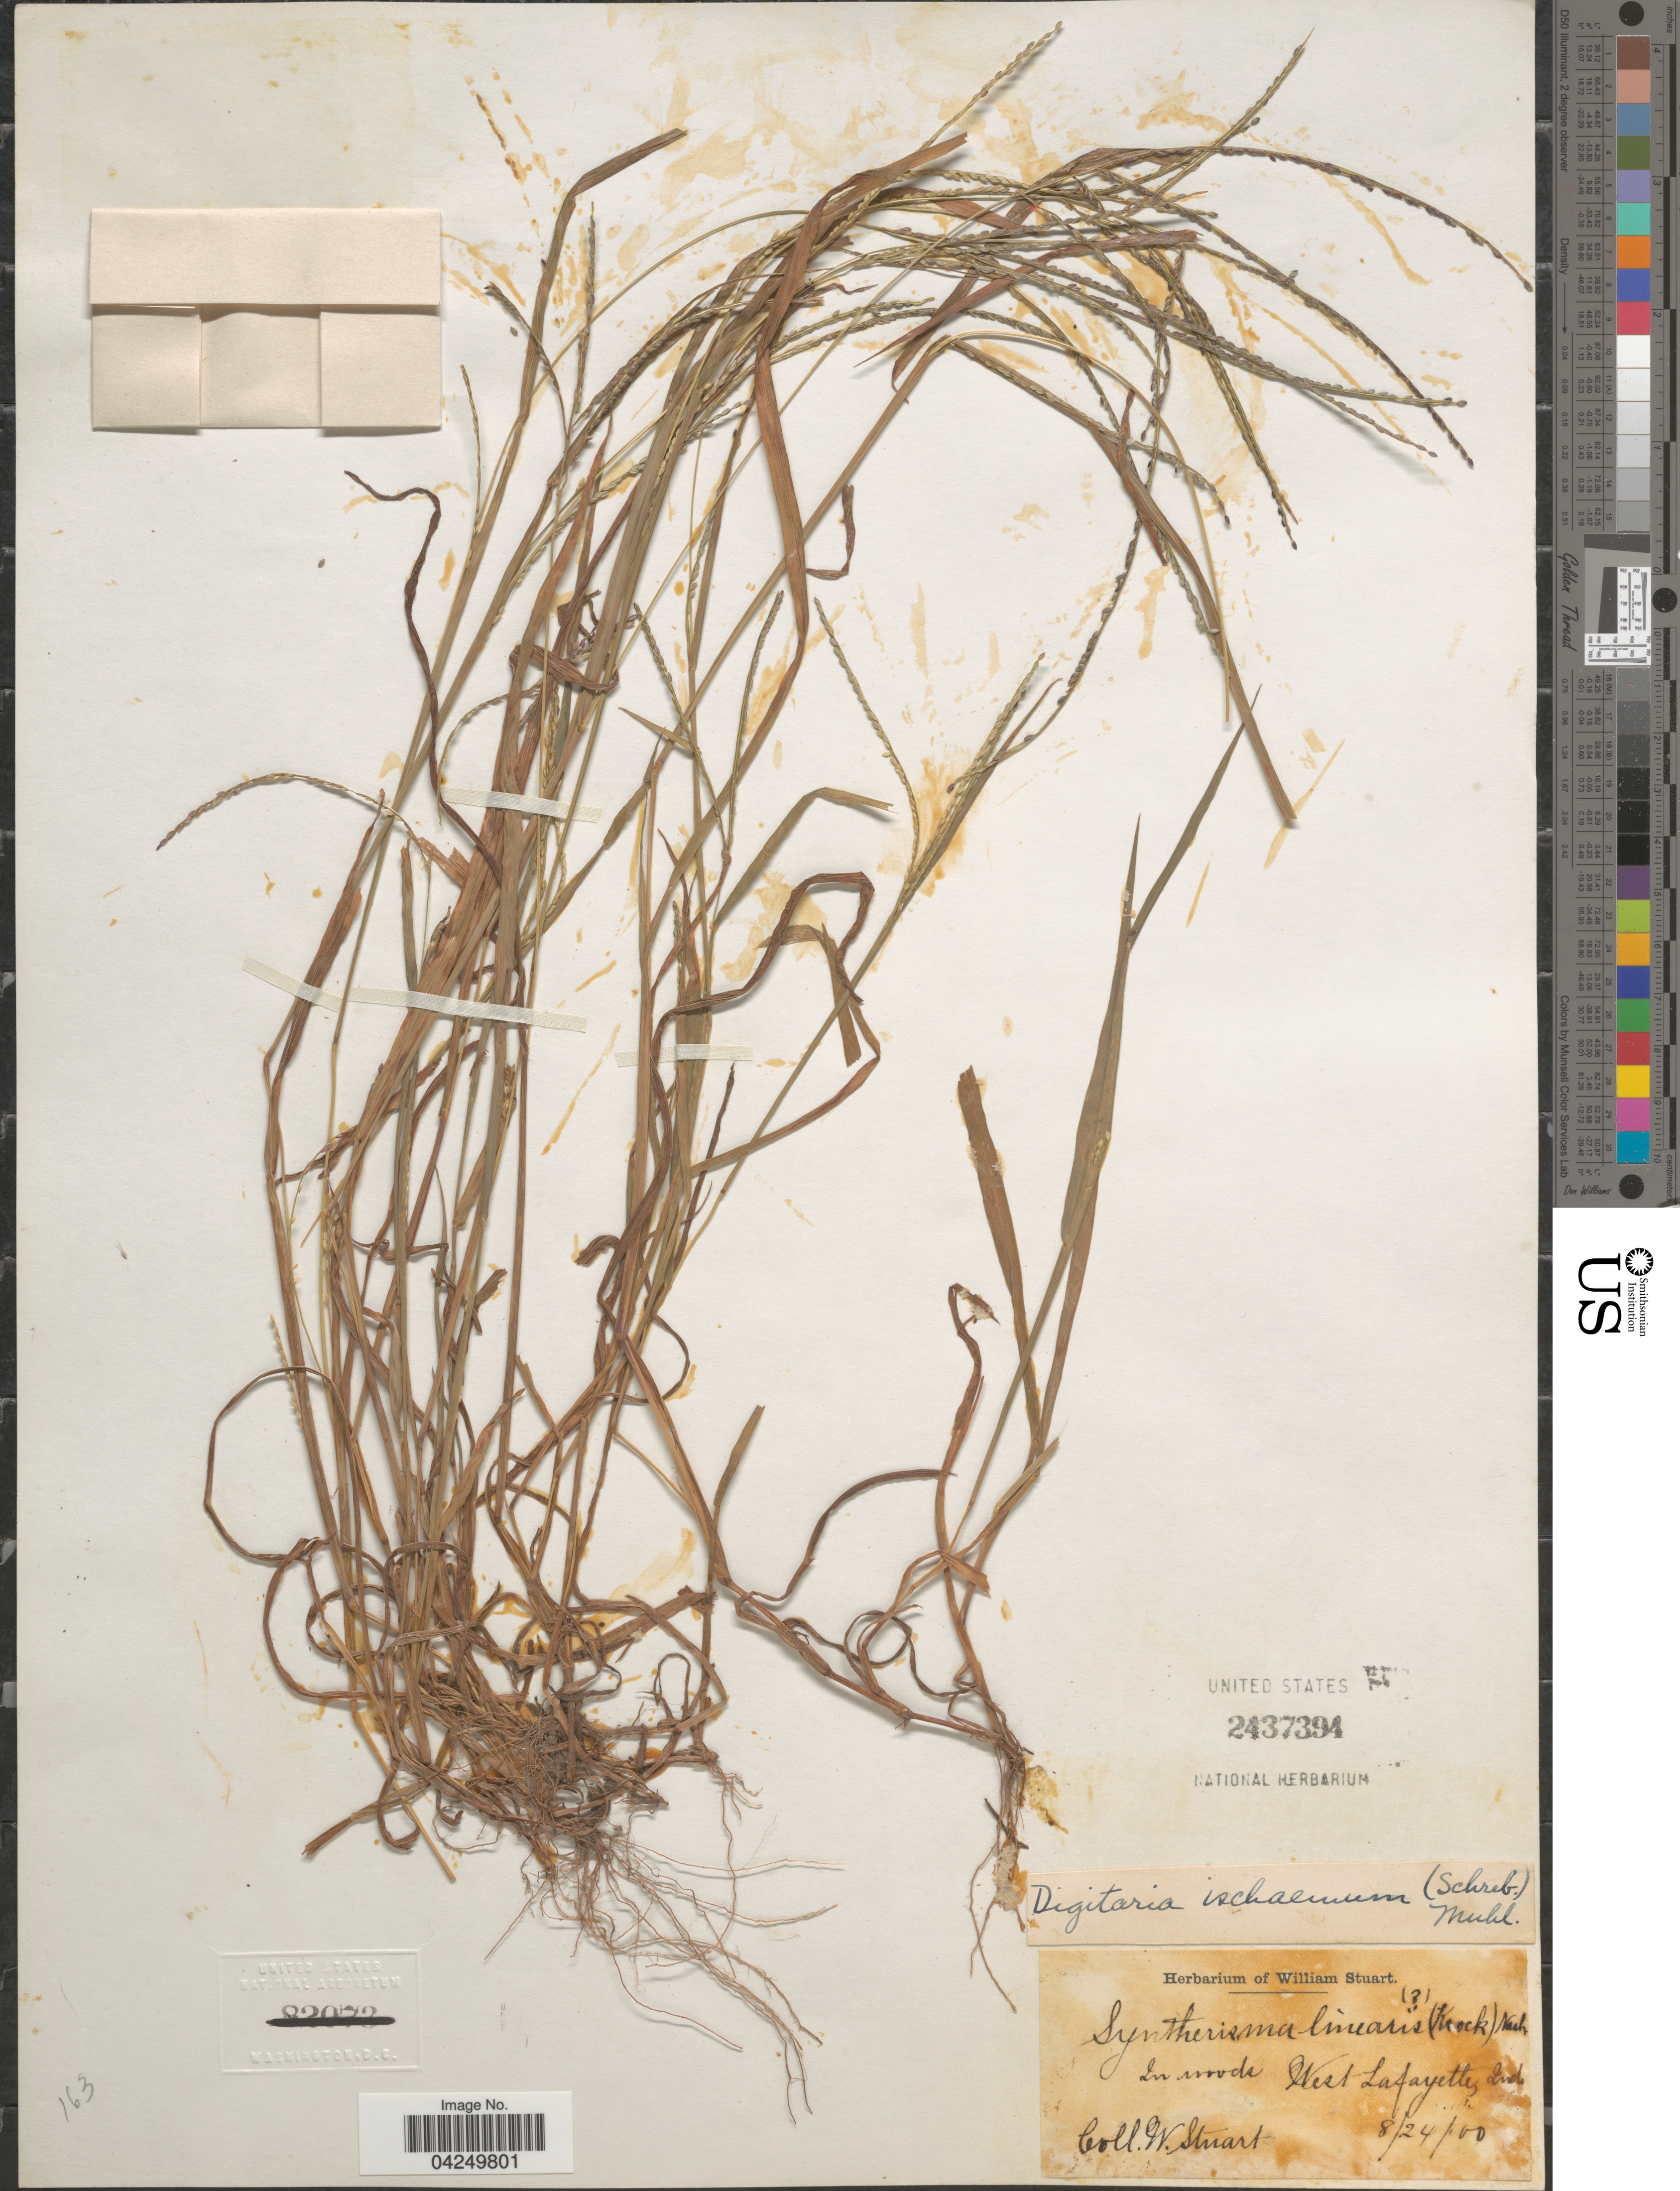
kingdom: Plantae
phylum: Tracheophyta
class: Liliopsida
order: Poales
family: Poaceae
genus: Digitaria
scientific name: Digitaria ischaemum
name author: (Schreber) Schreber ex Muhl.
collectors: W. Stuart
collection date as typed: Transcribed d/m/y: 24/8/0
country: United States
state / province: Indiana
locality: In woods West Lafayette.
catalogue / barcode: US 2437394